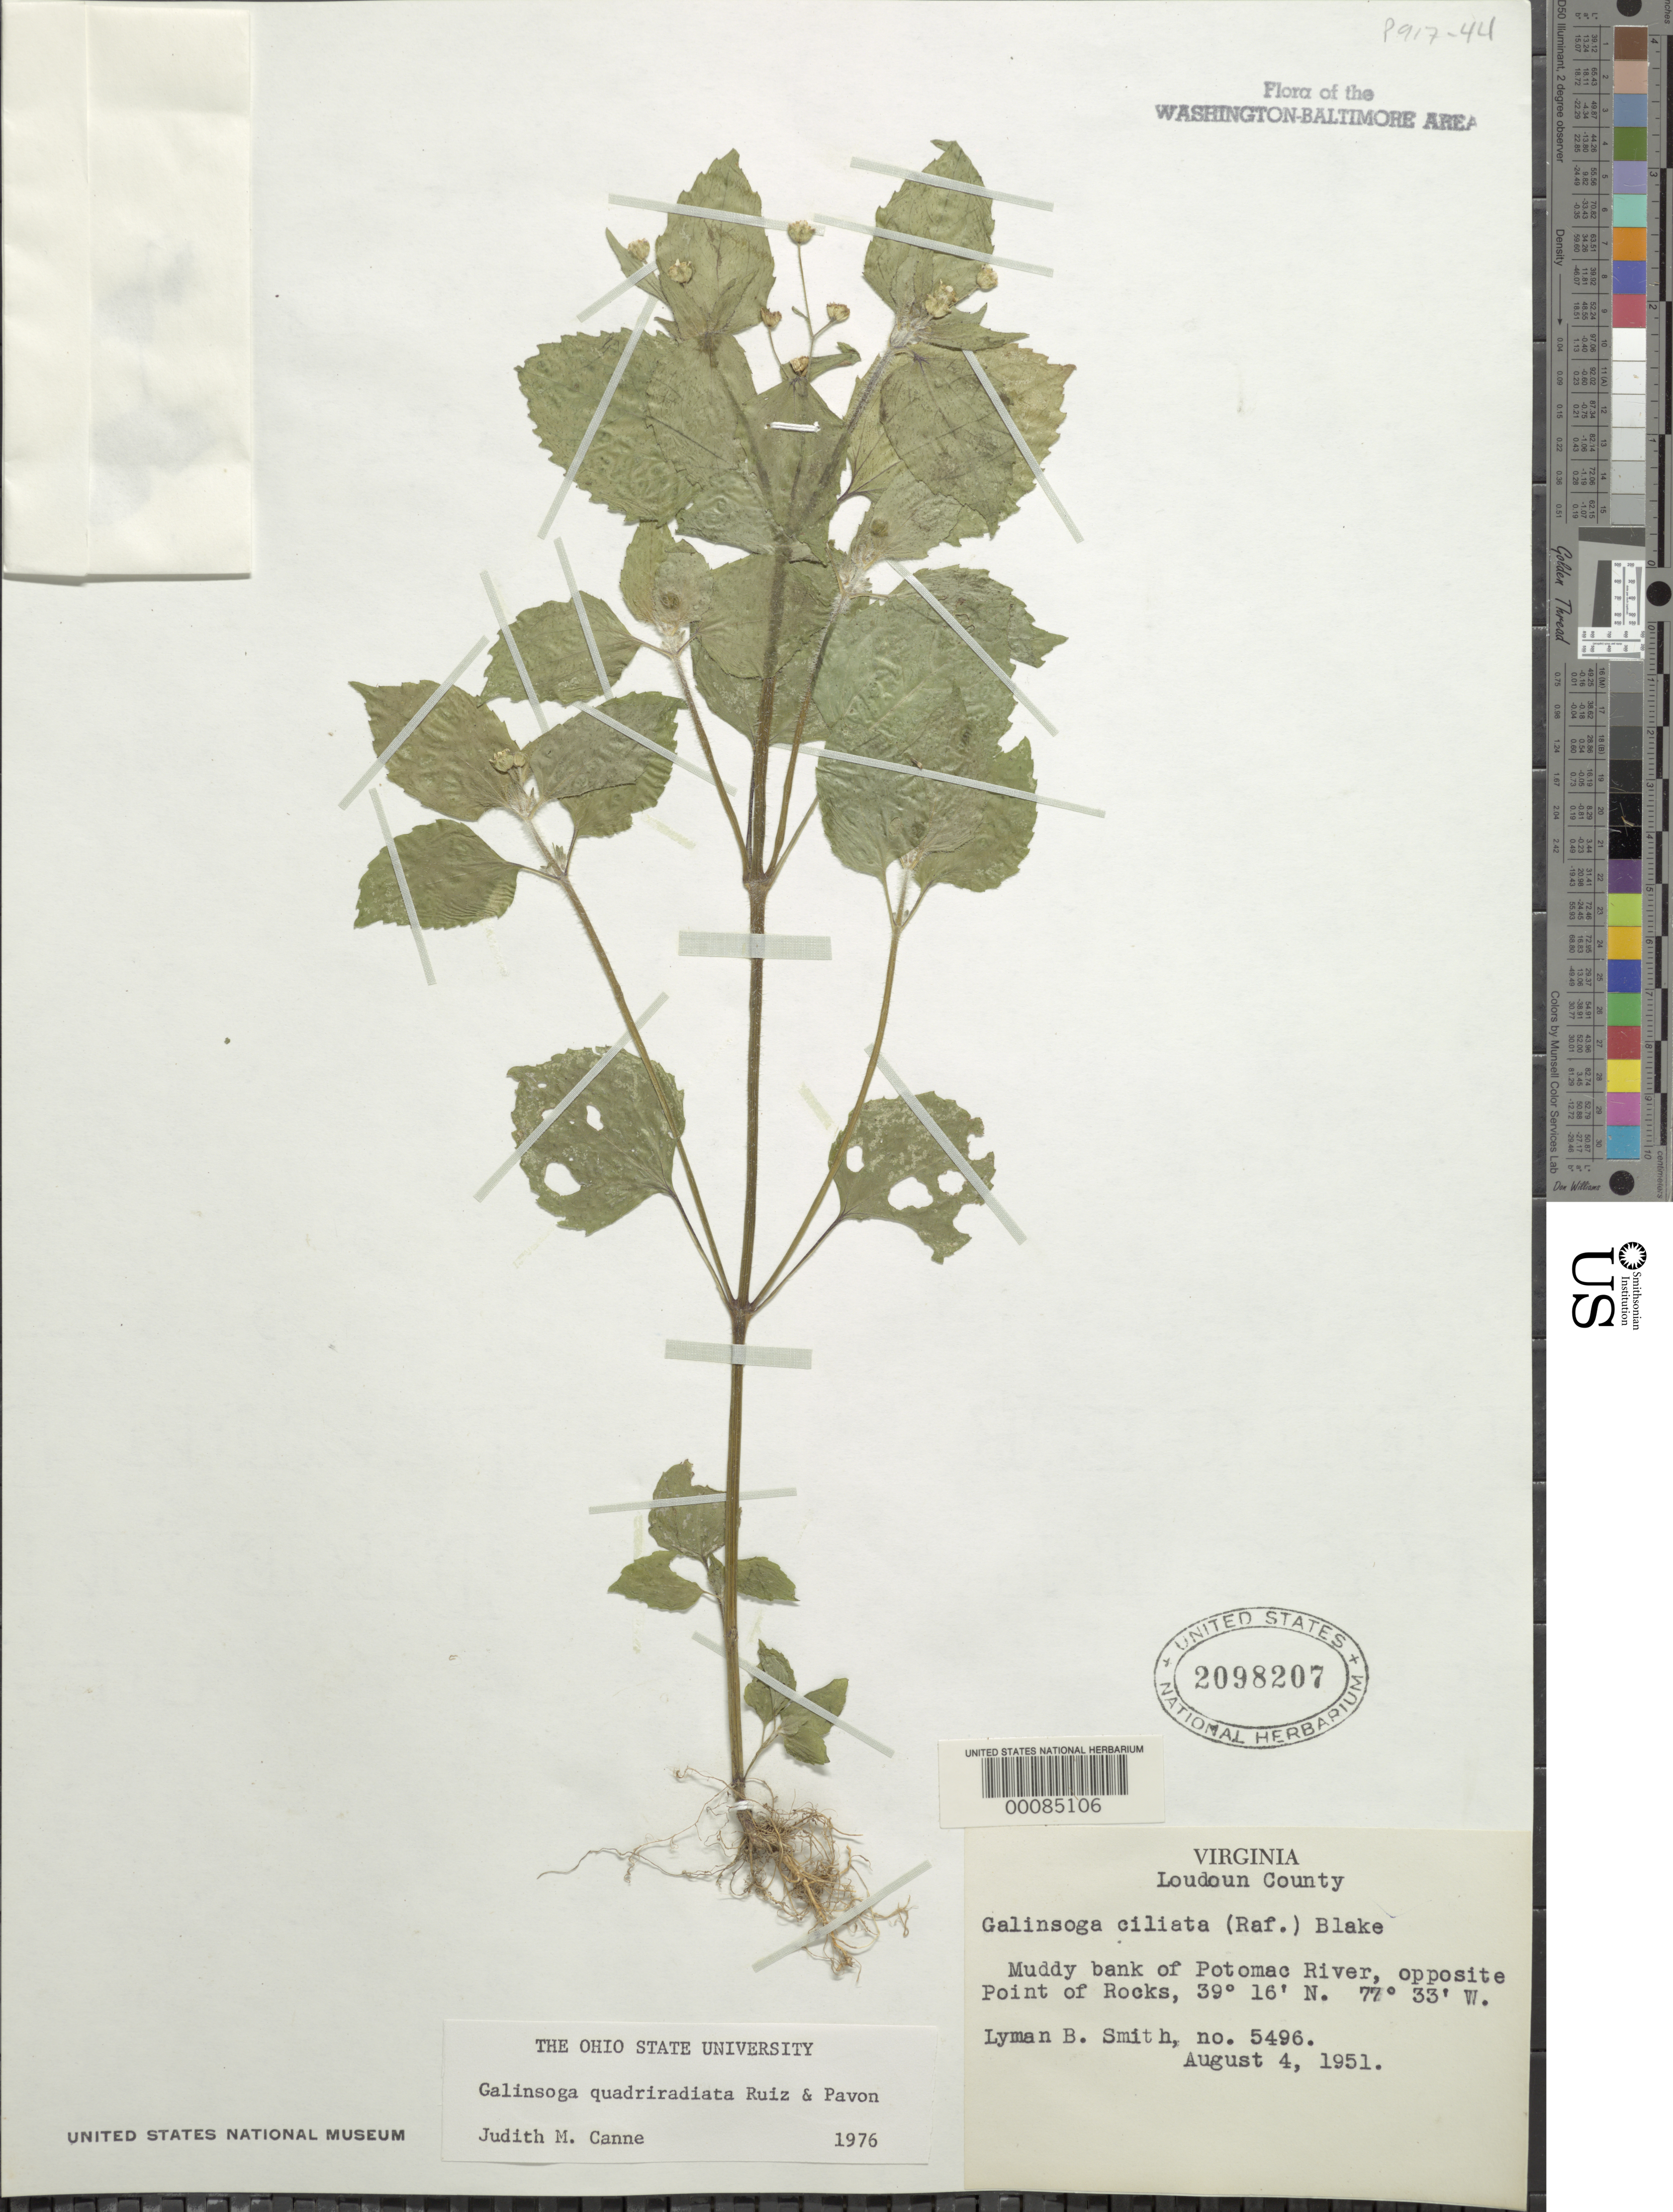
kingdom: Plantae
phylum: Tracheophyta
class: Magnoliopsida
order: Asterales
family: Asteraceae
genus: Galinsoga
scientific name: Galinsoga quadriradiata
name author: Ruiz & Pav.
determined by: Canne-Hilliker, J. M.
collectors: L. Smith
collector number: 5496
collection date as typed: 04 Aug 1951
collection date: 1951-08-04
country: United States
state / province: Virginia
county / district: Loudoun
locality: opposite Point of Rocks C. & O. Canal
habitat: Muddy bank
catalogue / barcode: US 2098207